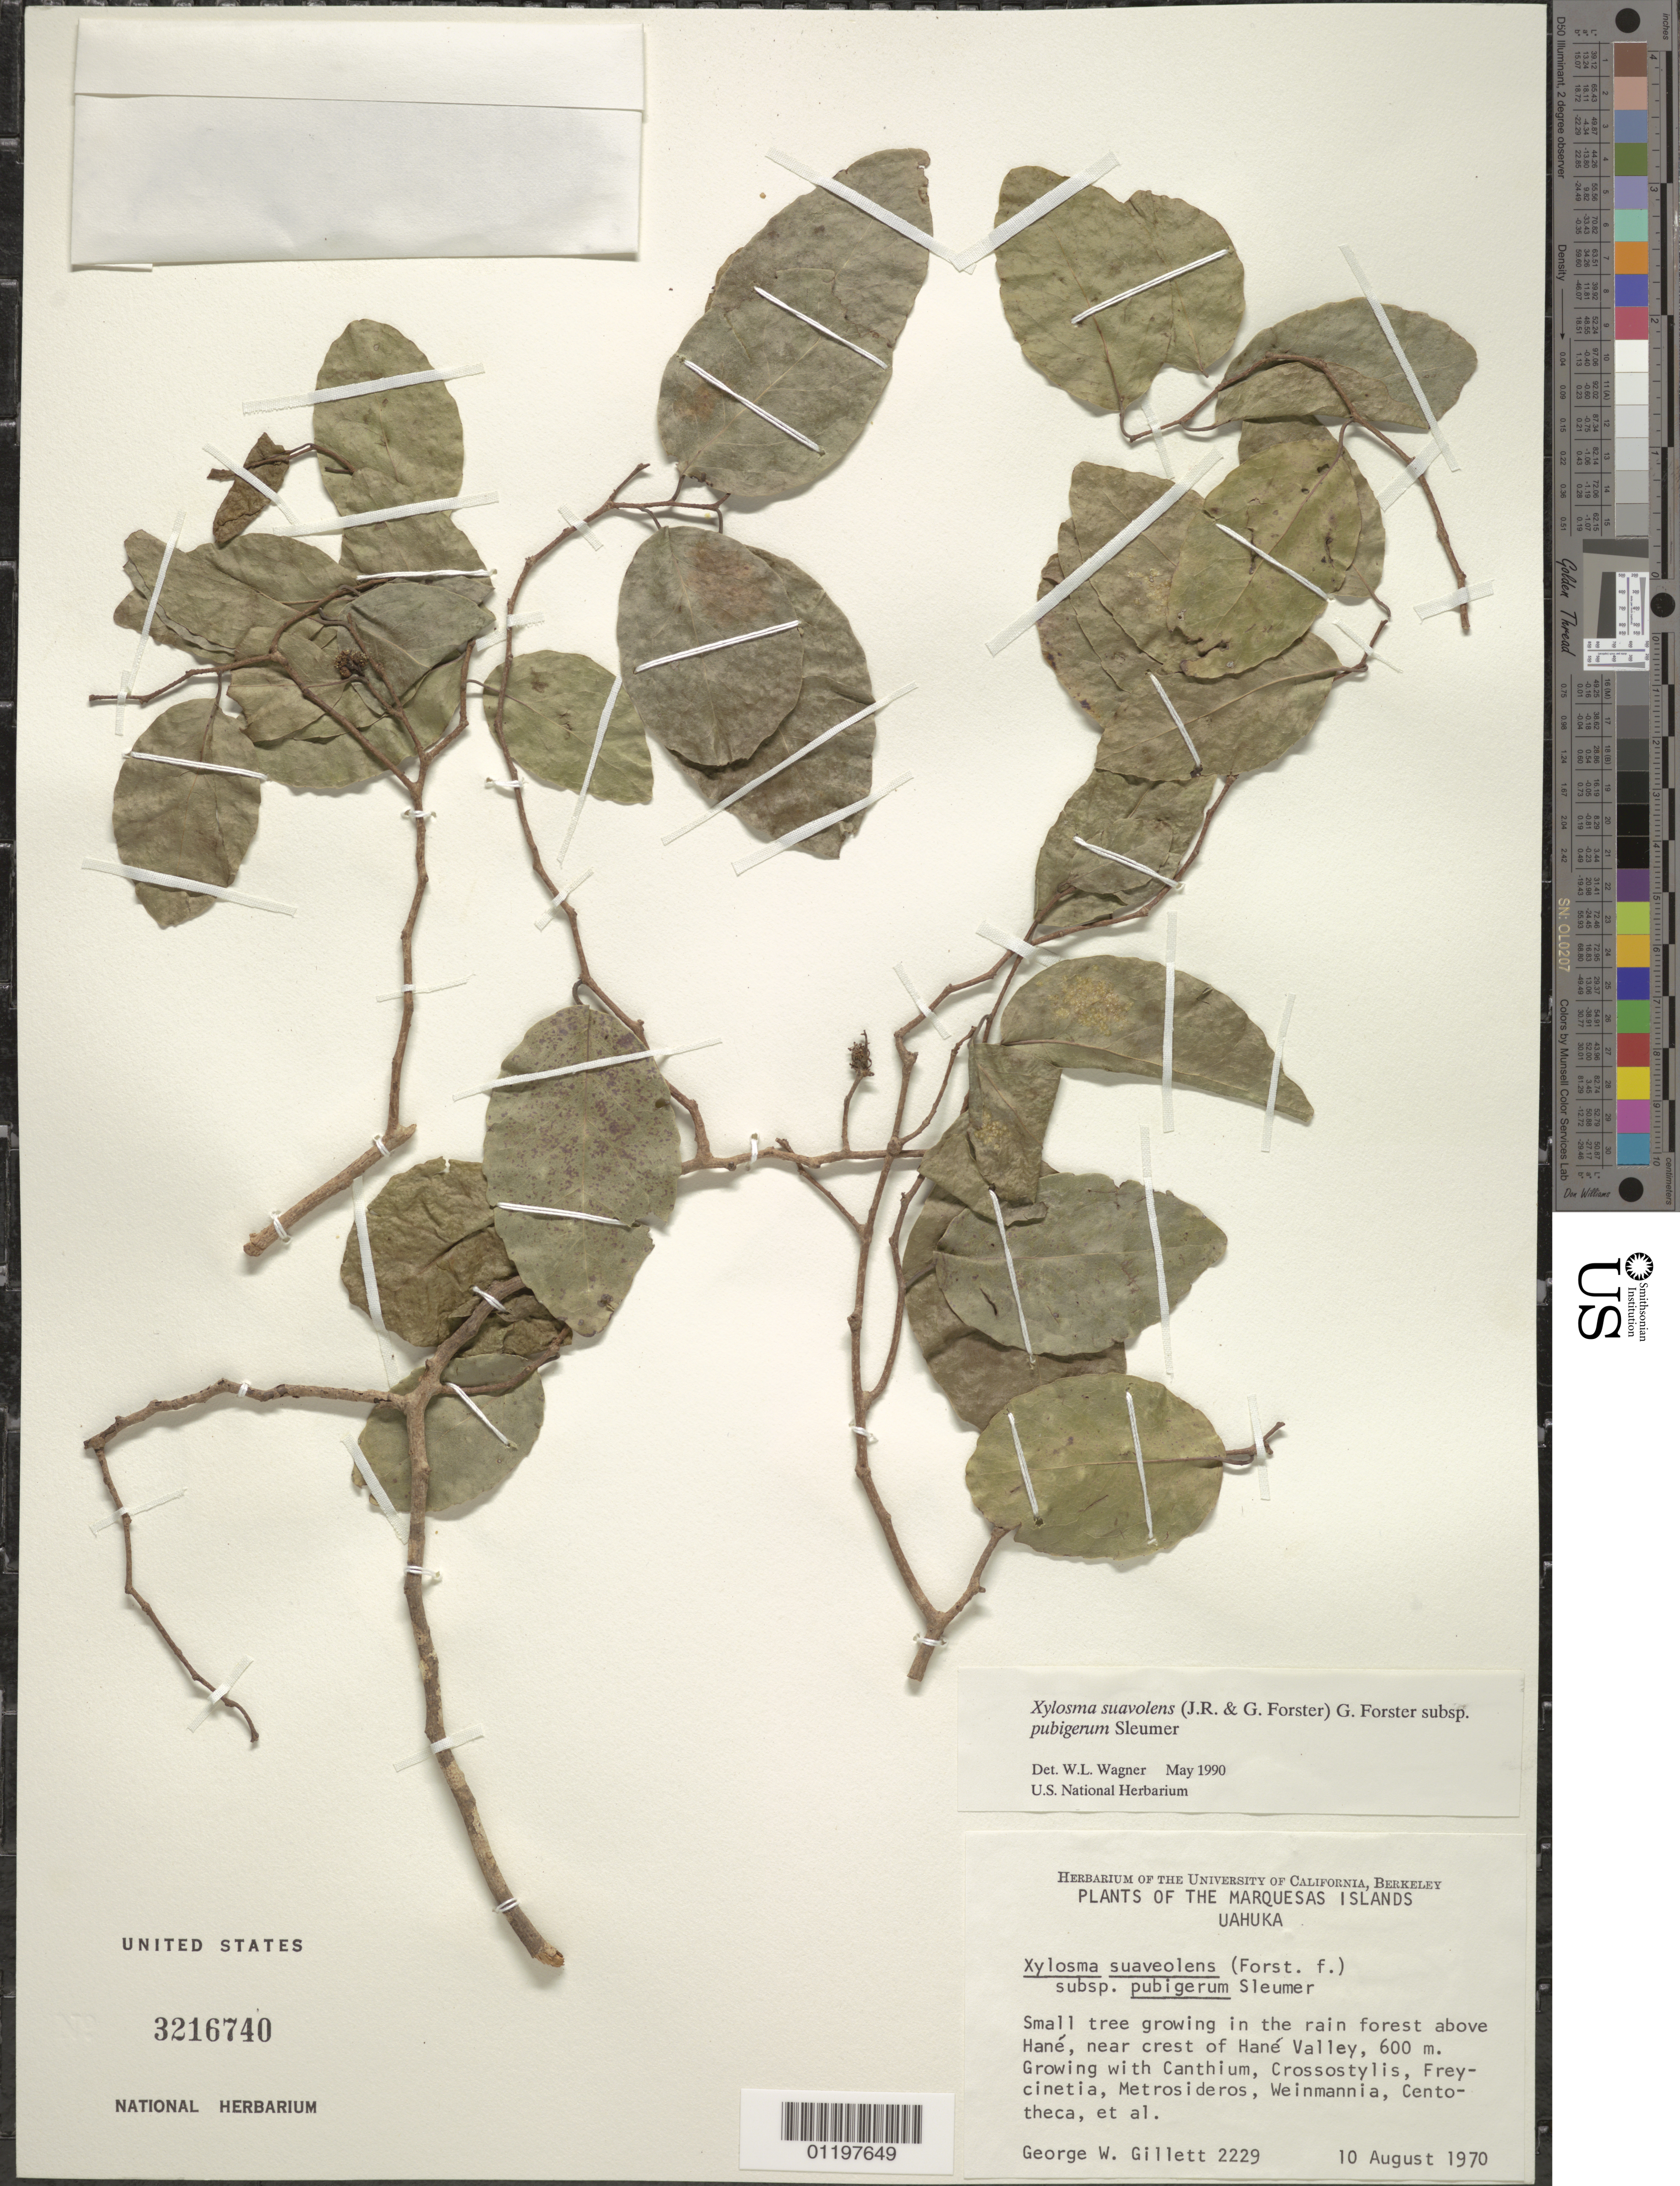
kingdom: Plantae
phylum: Tracheophyta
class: Magnoliopsida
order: Malpighiales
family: Salicaceae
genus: Xylosma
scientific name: Xylosma suaveolens subsp. pubigera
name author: Sleumer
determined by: Wagner, W. L., (BOT), Smithsonian Institution - National Museum of Natural History (UNITED STATES)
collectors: G. Gillett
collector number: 2229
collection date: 1970-08-10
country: French Polynesia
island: Ua Huka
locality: above Hane, near crest of Hane Valley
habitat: Growing in rain forest with Cyclophyllum, Crossostylis, Freycinetia, Metrosideros, Weinmannia and Centrotheca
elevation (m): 600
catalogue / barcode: US 3216740